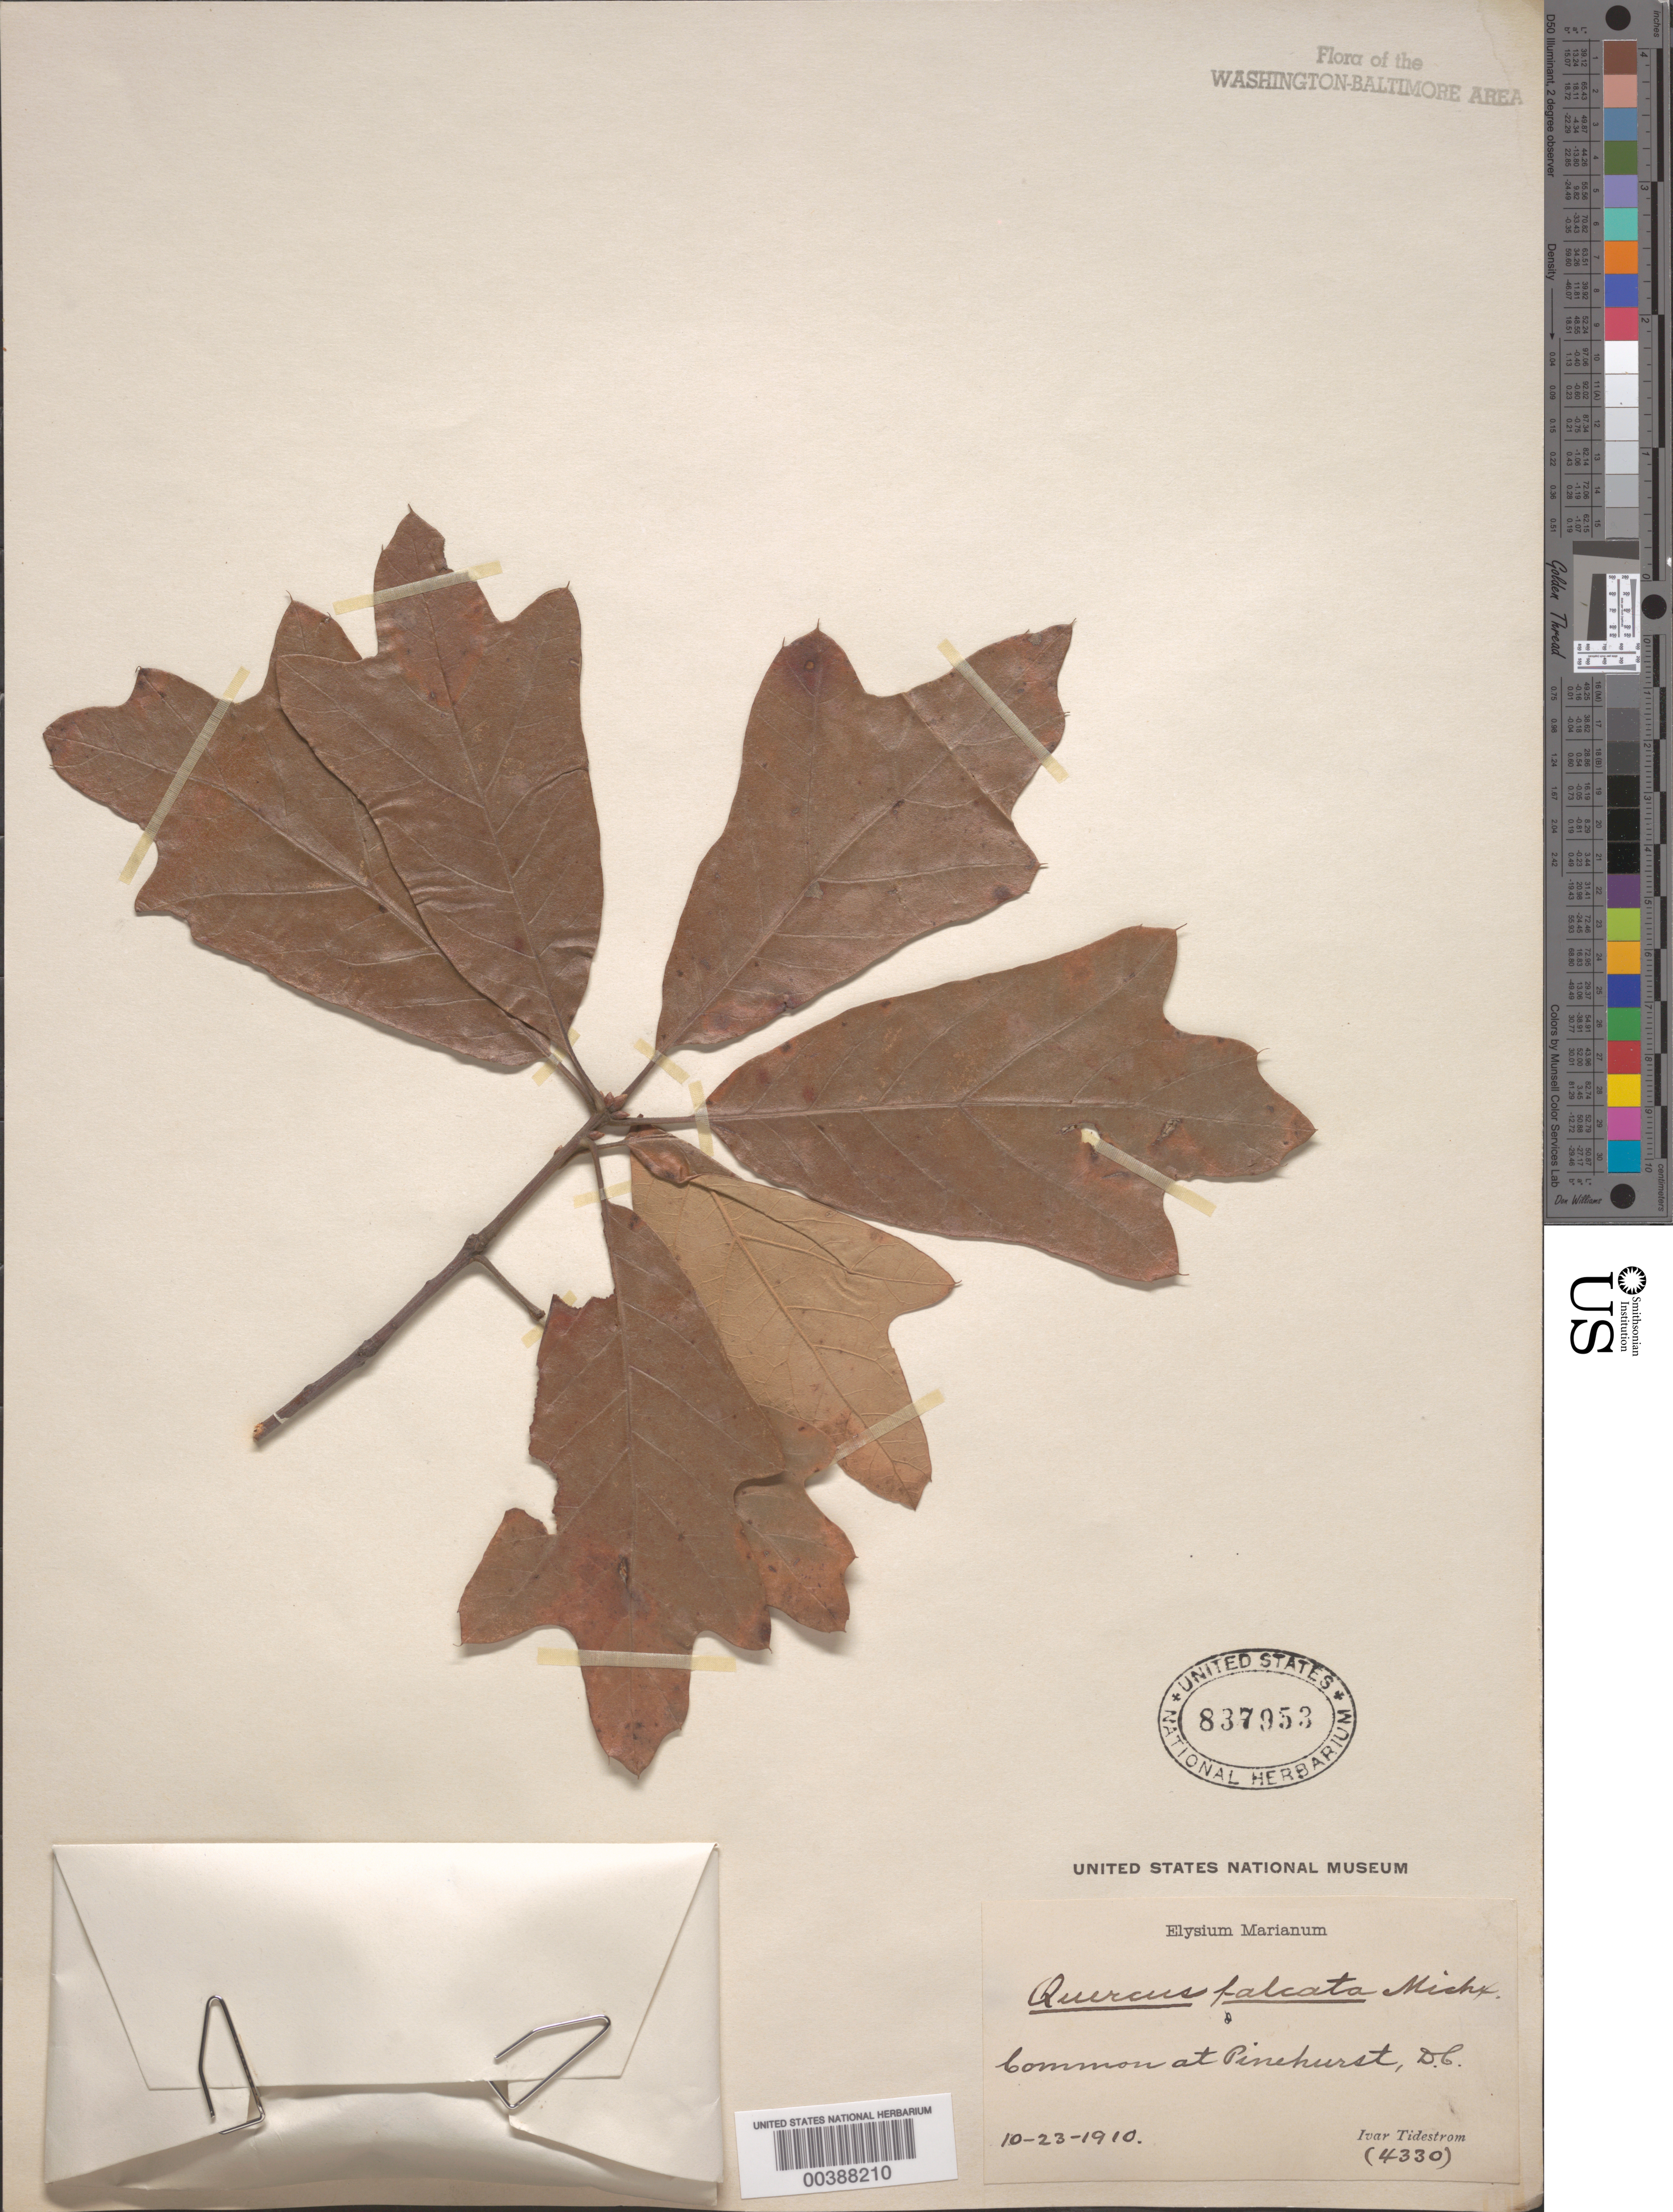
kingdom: Plantae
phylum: Tracheophyta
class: Magnoliopsida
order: Fagales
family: Fagaceae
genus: Quercus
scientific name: Quercus falcata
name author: Michx.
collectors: I. F. Tidestrom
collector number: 4330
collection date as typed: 23 Oct 1910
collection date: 1910-10-23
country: United States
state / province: District of Columbia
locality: Pinehurst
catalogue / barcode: US 837953